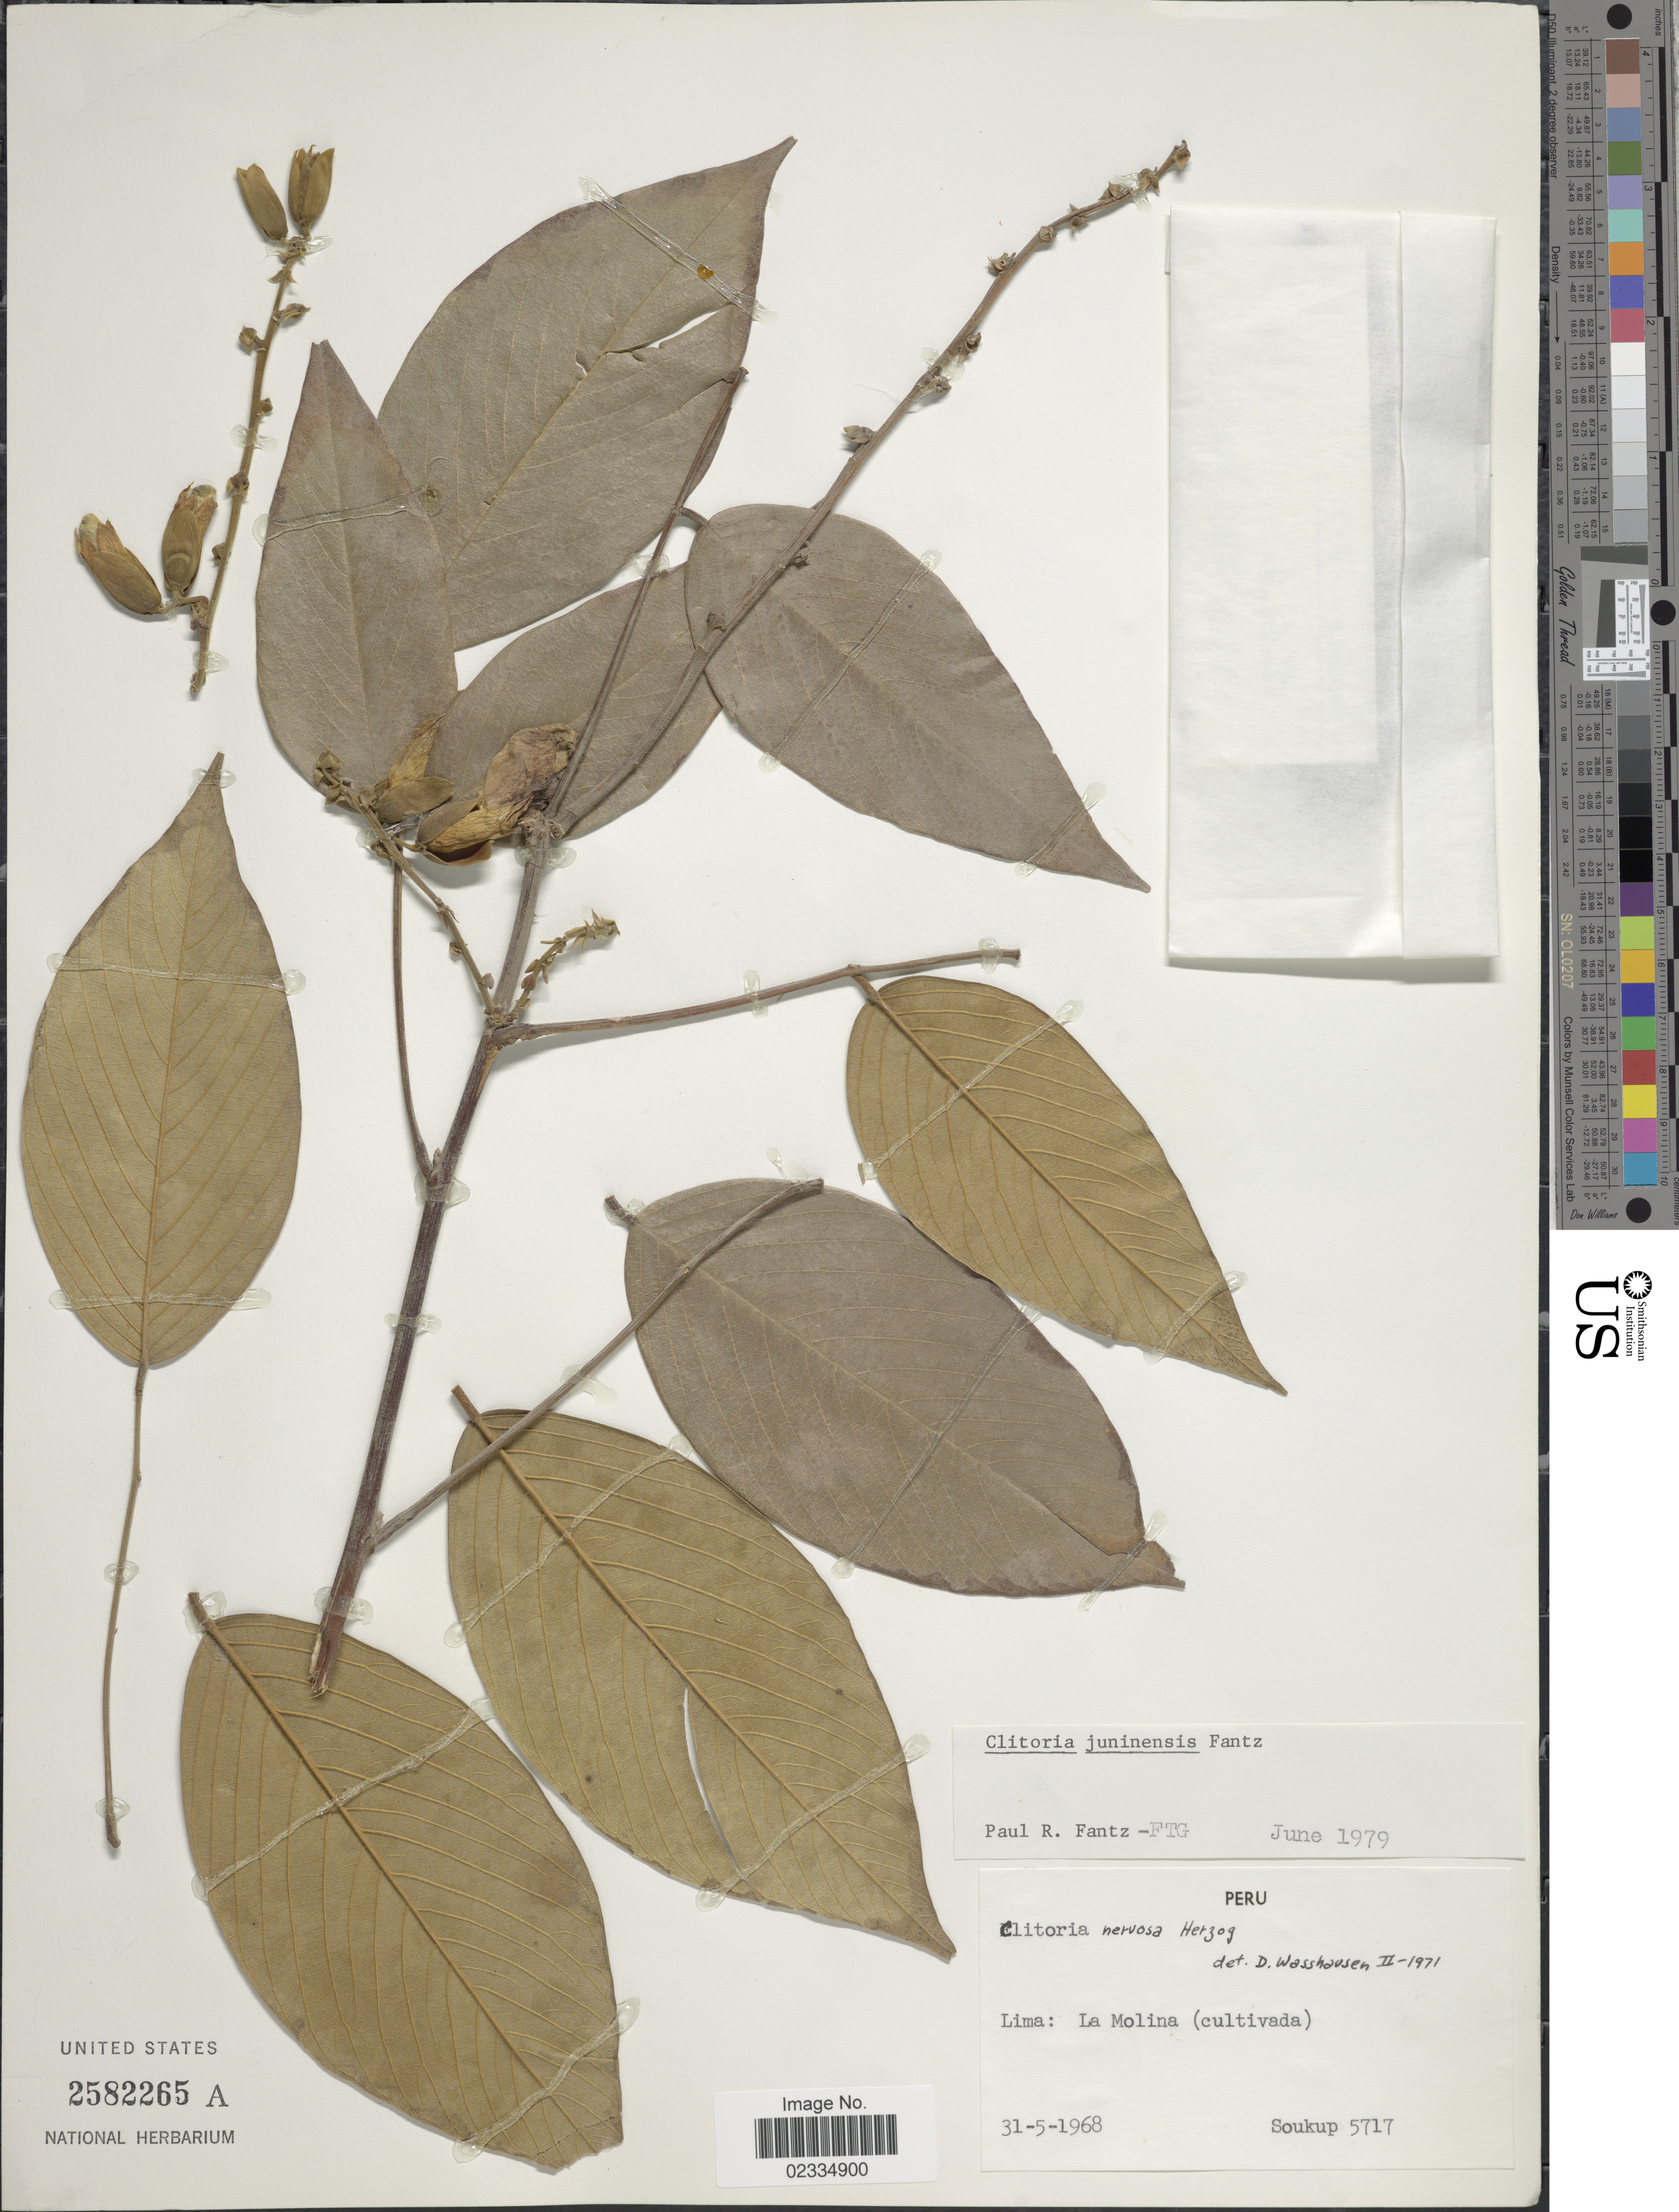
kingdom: Plantae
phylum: Tracheophyta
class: Magnoliopsida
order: Fabales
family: Fabaceae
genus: Clitoria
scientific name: Clitoria juninensis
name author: Fantz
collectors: Soukop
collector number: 5717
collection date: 1968-05-31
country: Peru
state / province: Lima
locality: La Molina (cultivada)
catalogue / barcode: US 2582265A